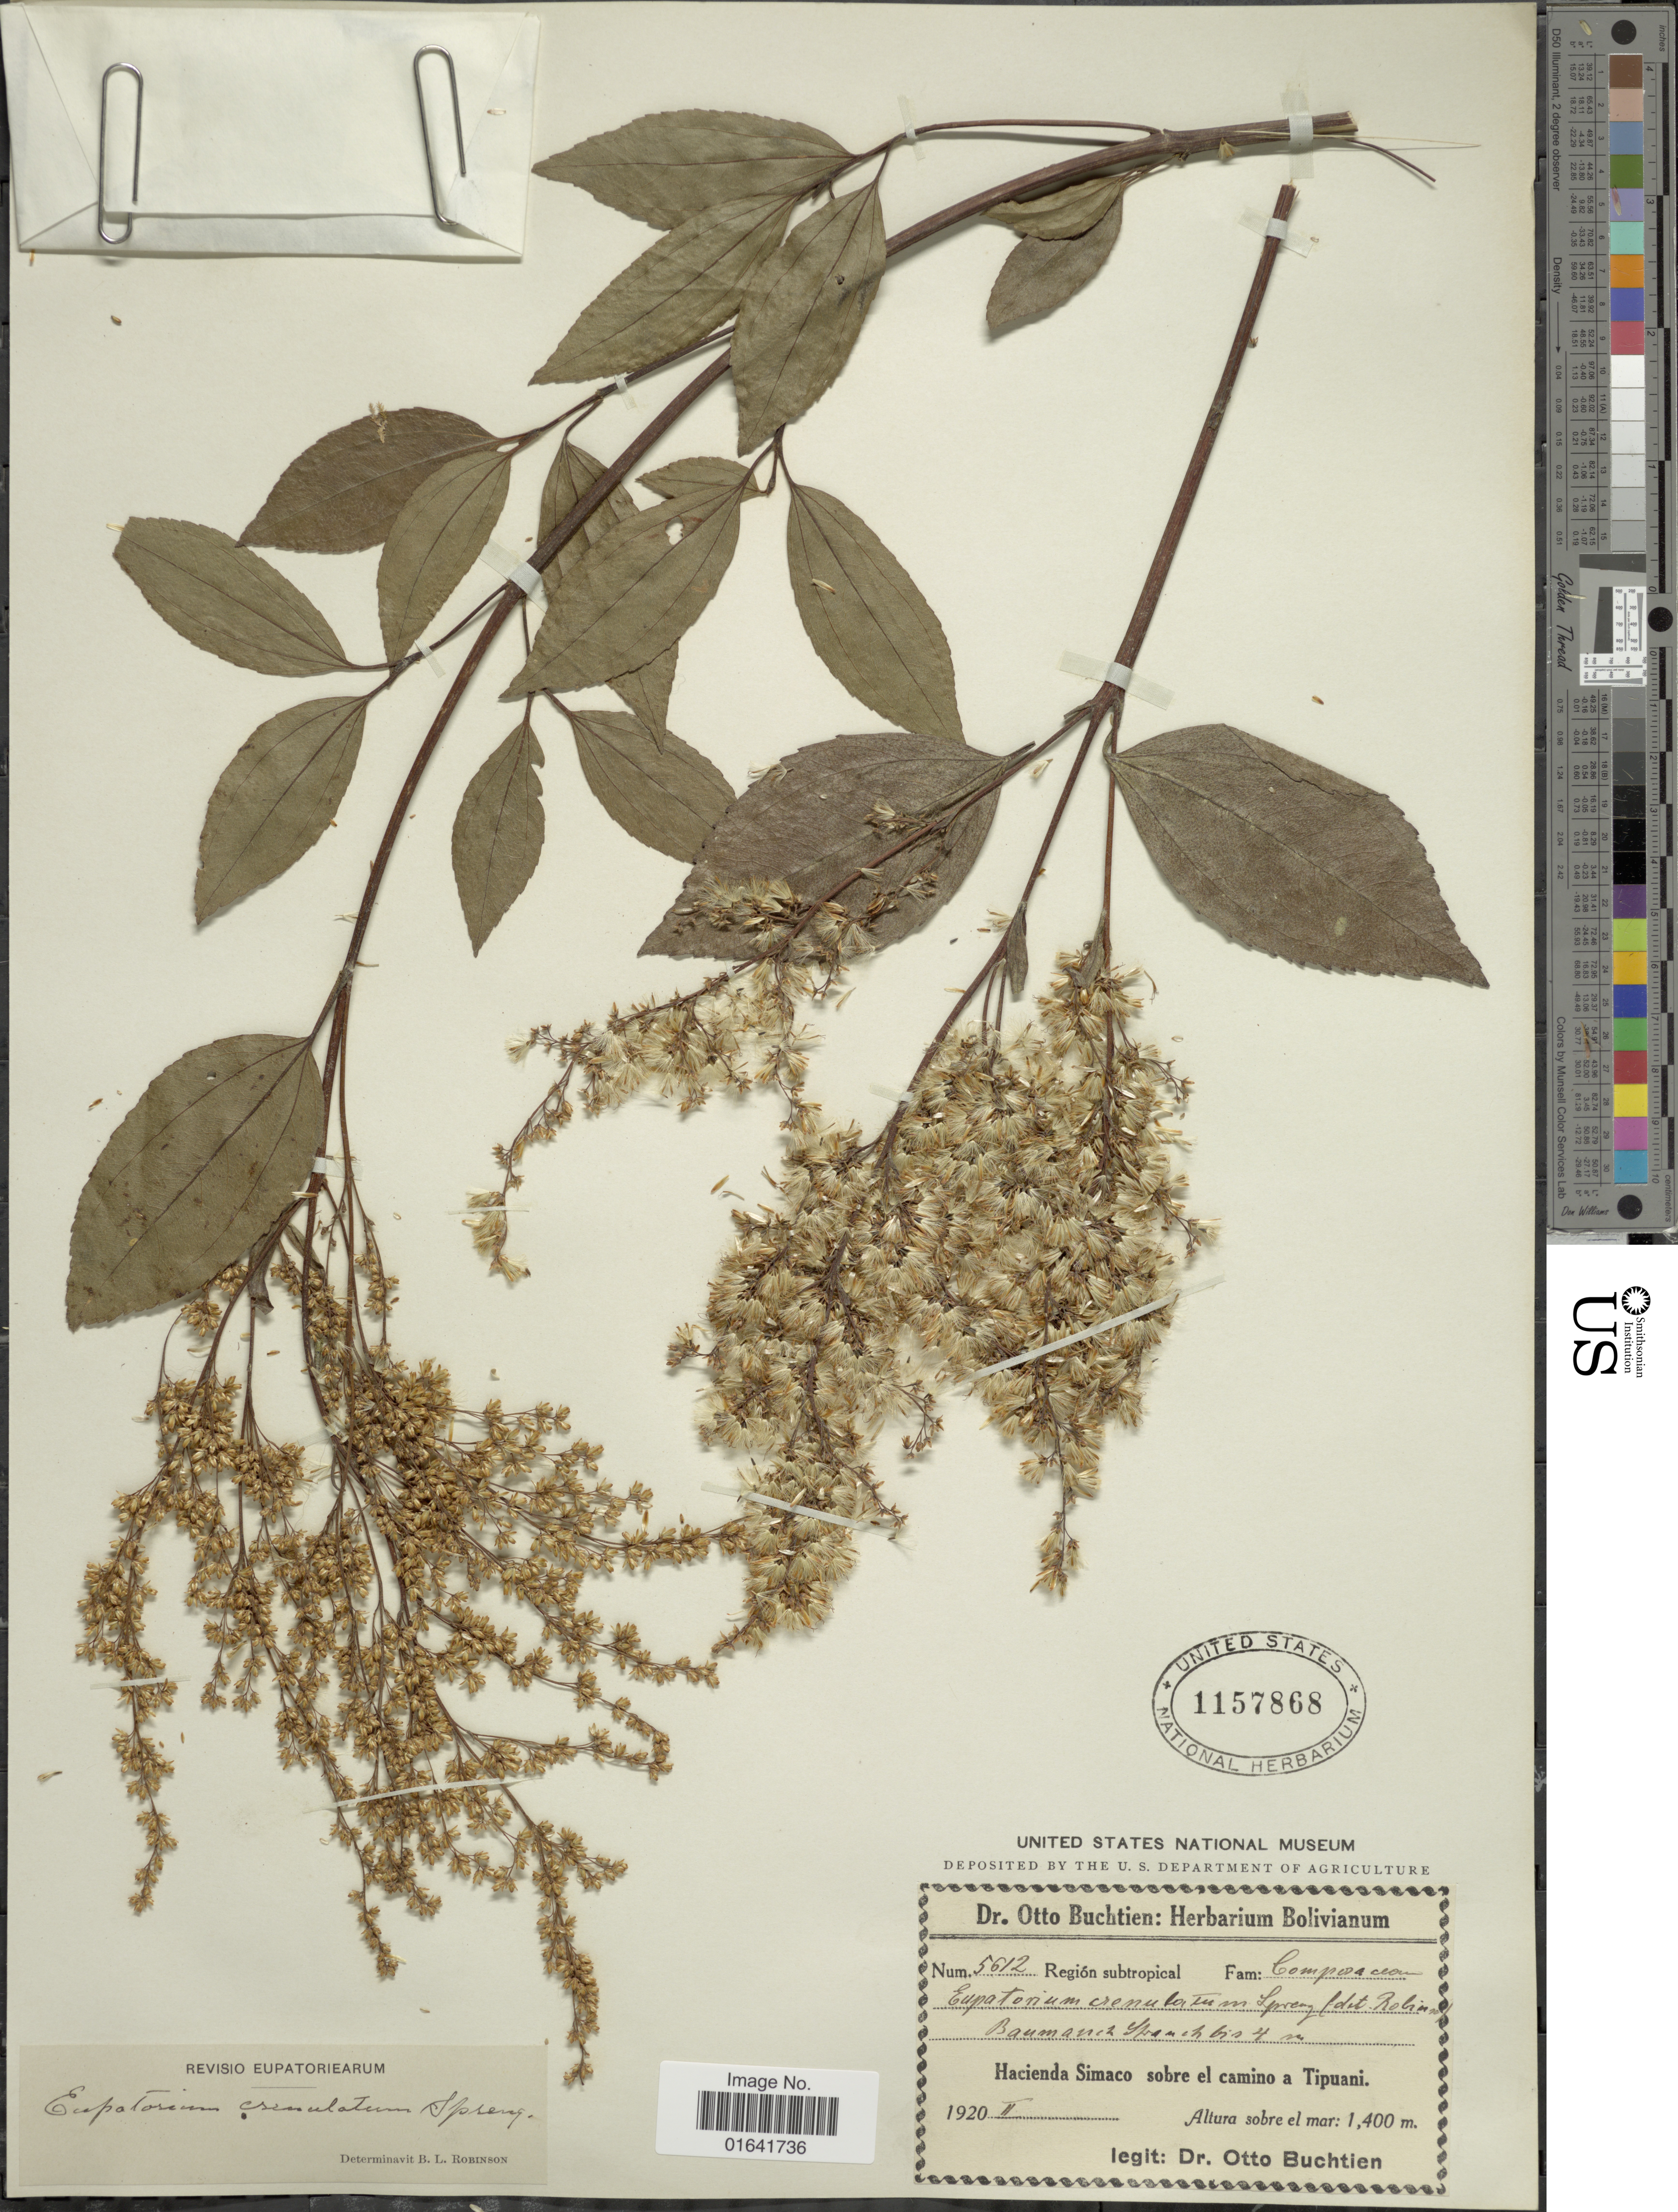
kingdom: Plantae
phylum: Tracheophyta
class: Magnoliopsida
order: Asterales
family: Asteraceae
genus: Raulinoreitzia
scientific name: Raulinoreitzia crenulata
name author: (Spreng.) R.M. King & H. Rob.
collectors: O. Buchtien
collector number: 5612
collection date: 1920-02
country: Bolivia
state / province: La Paz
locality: Hacienda Simaco sobre el camino a Tipuani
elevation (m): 1400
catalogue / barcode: US 1157868